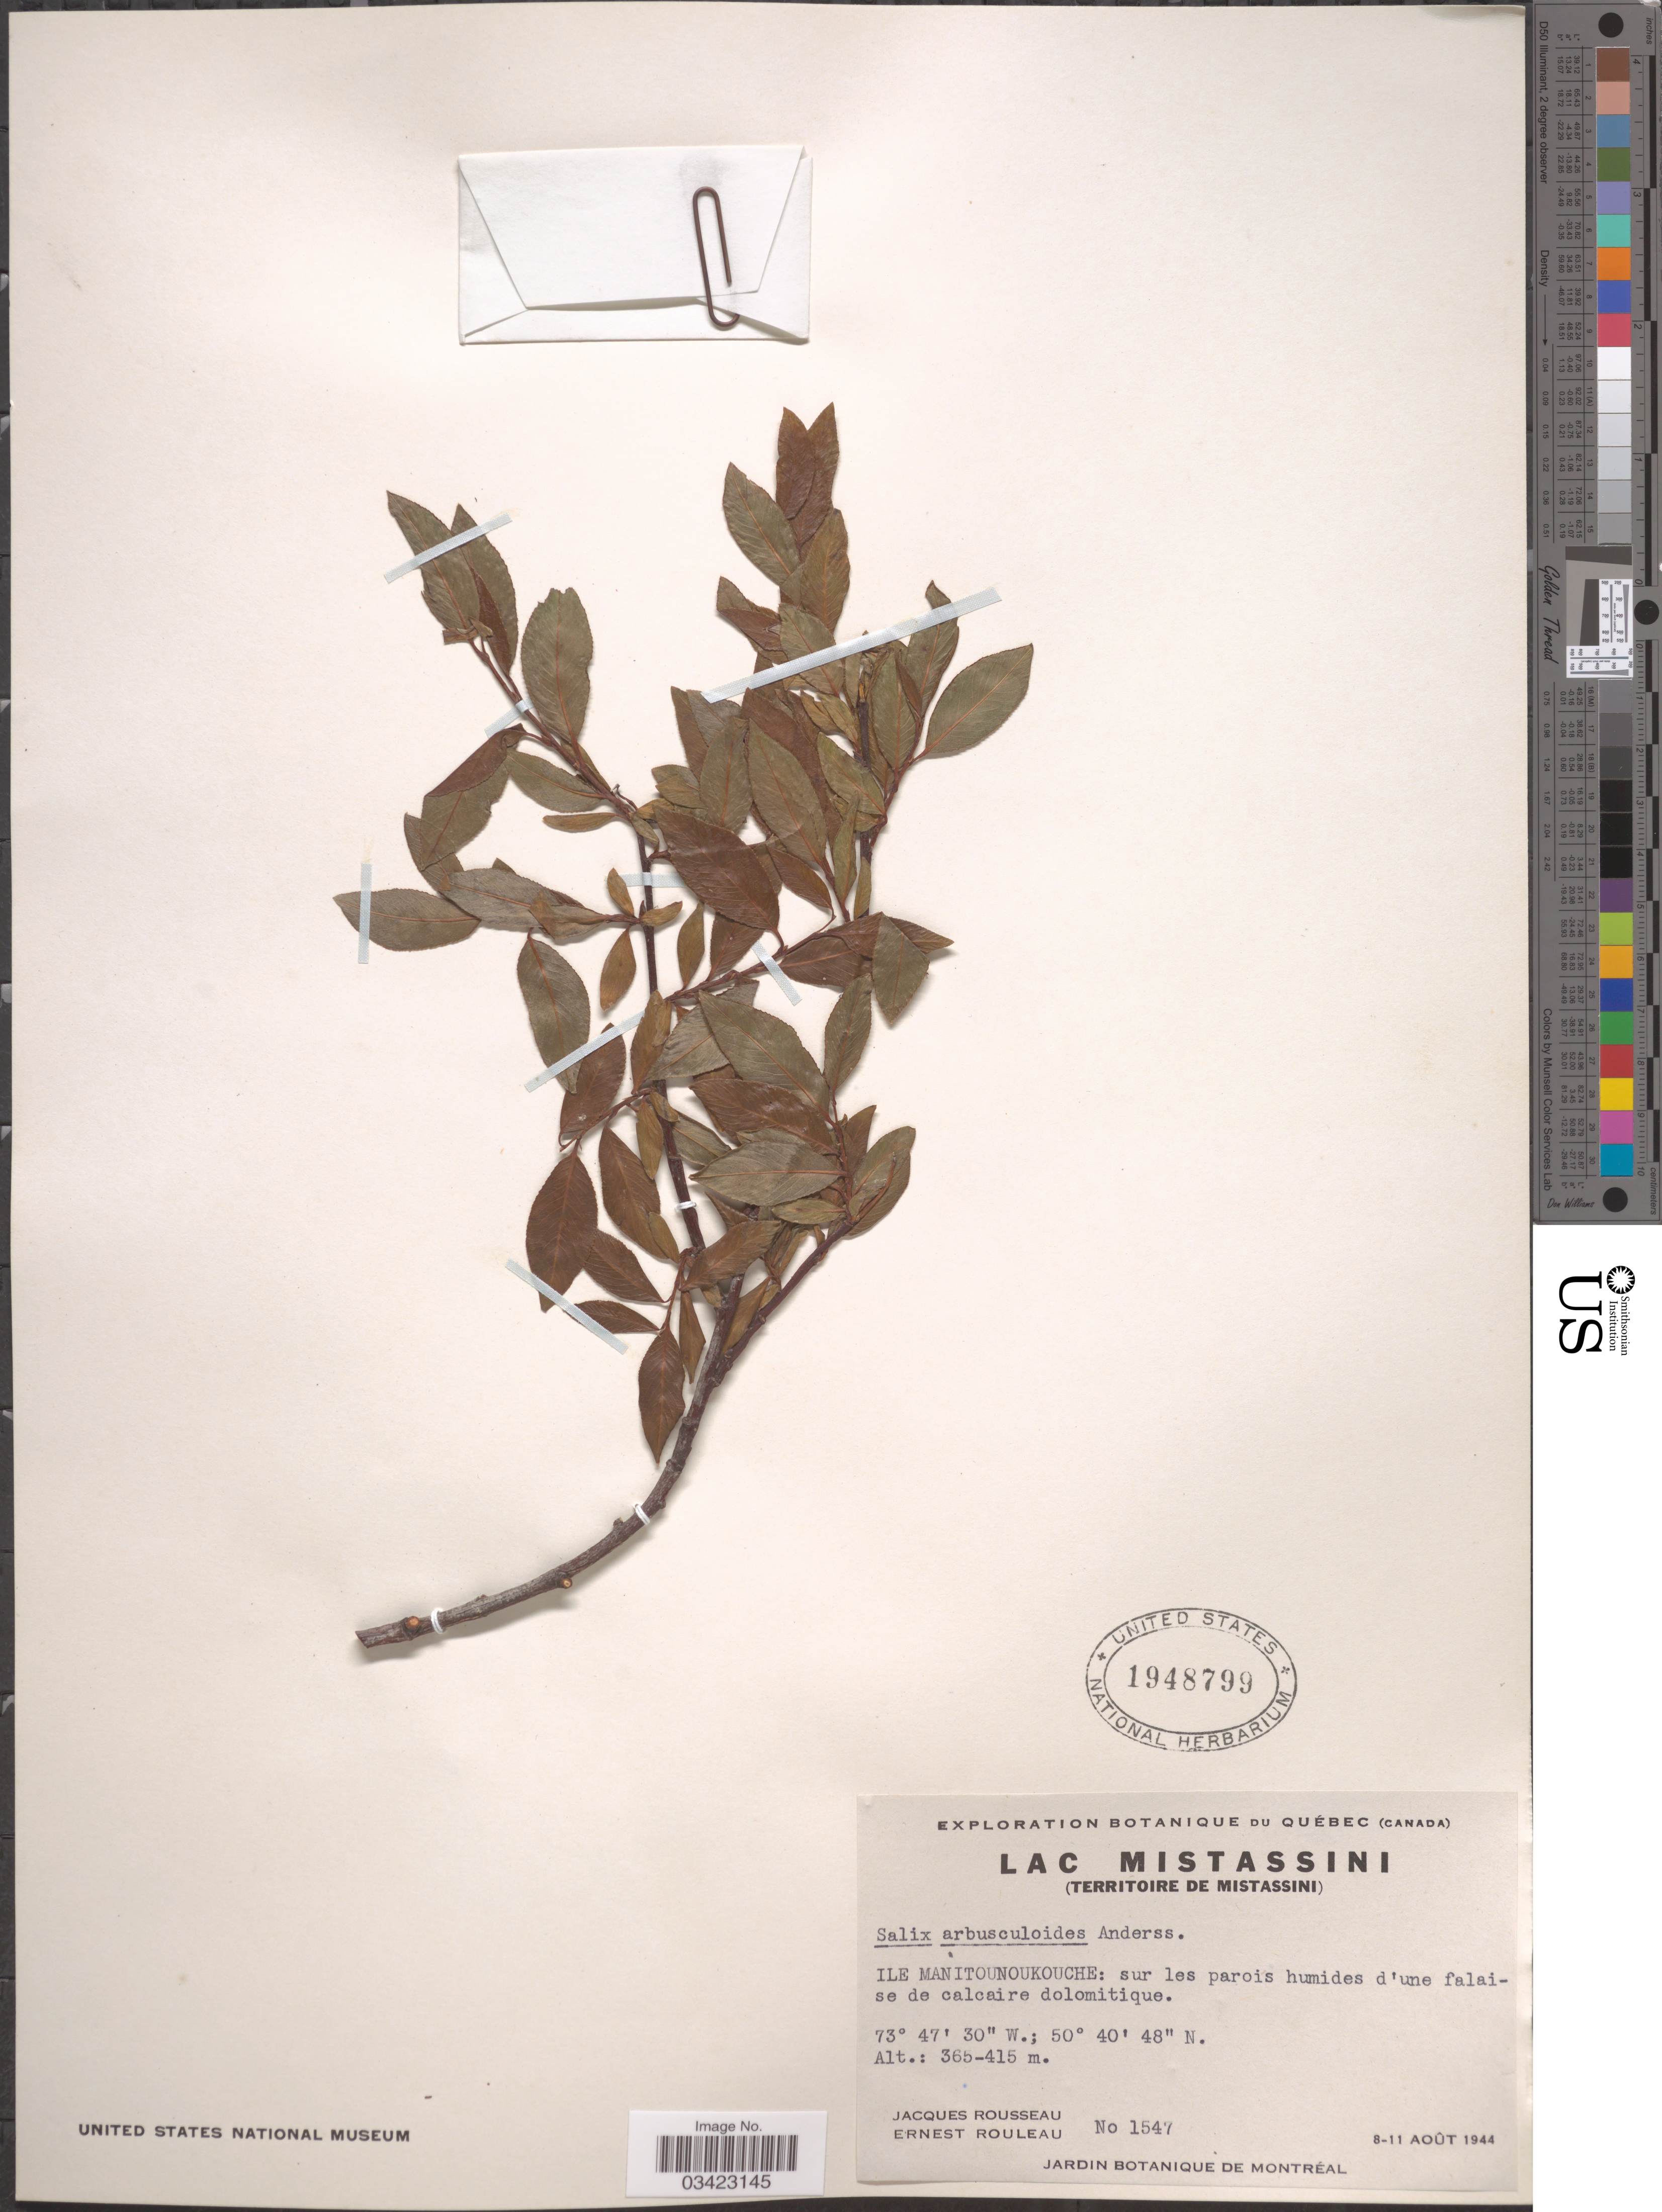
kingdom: Plantae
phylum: Tracheophyta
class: Magnoliopsida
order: Malpighiales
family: Salicaceae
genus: Salix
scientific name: Salix arbusculoides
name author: Andersson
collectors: J. Rousseau & E. Rouleau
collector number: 1547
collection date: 1944-08-08/1944-08-11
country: Canada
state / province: Quebec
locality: Lac Mistassini (Territoire de Mistassini). Ile Manitounoukouche.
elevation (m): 365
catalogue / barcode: US 1948799